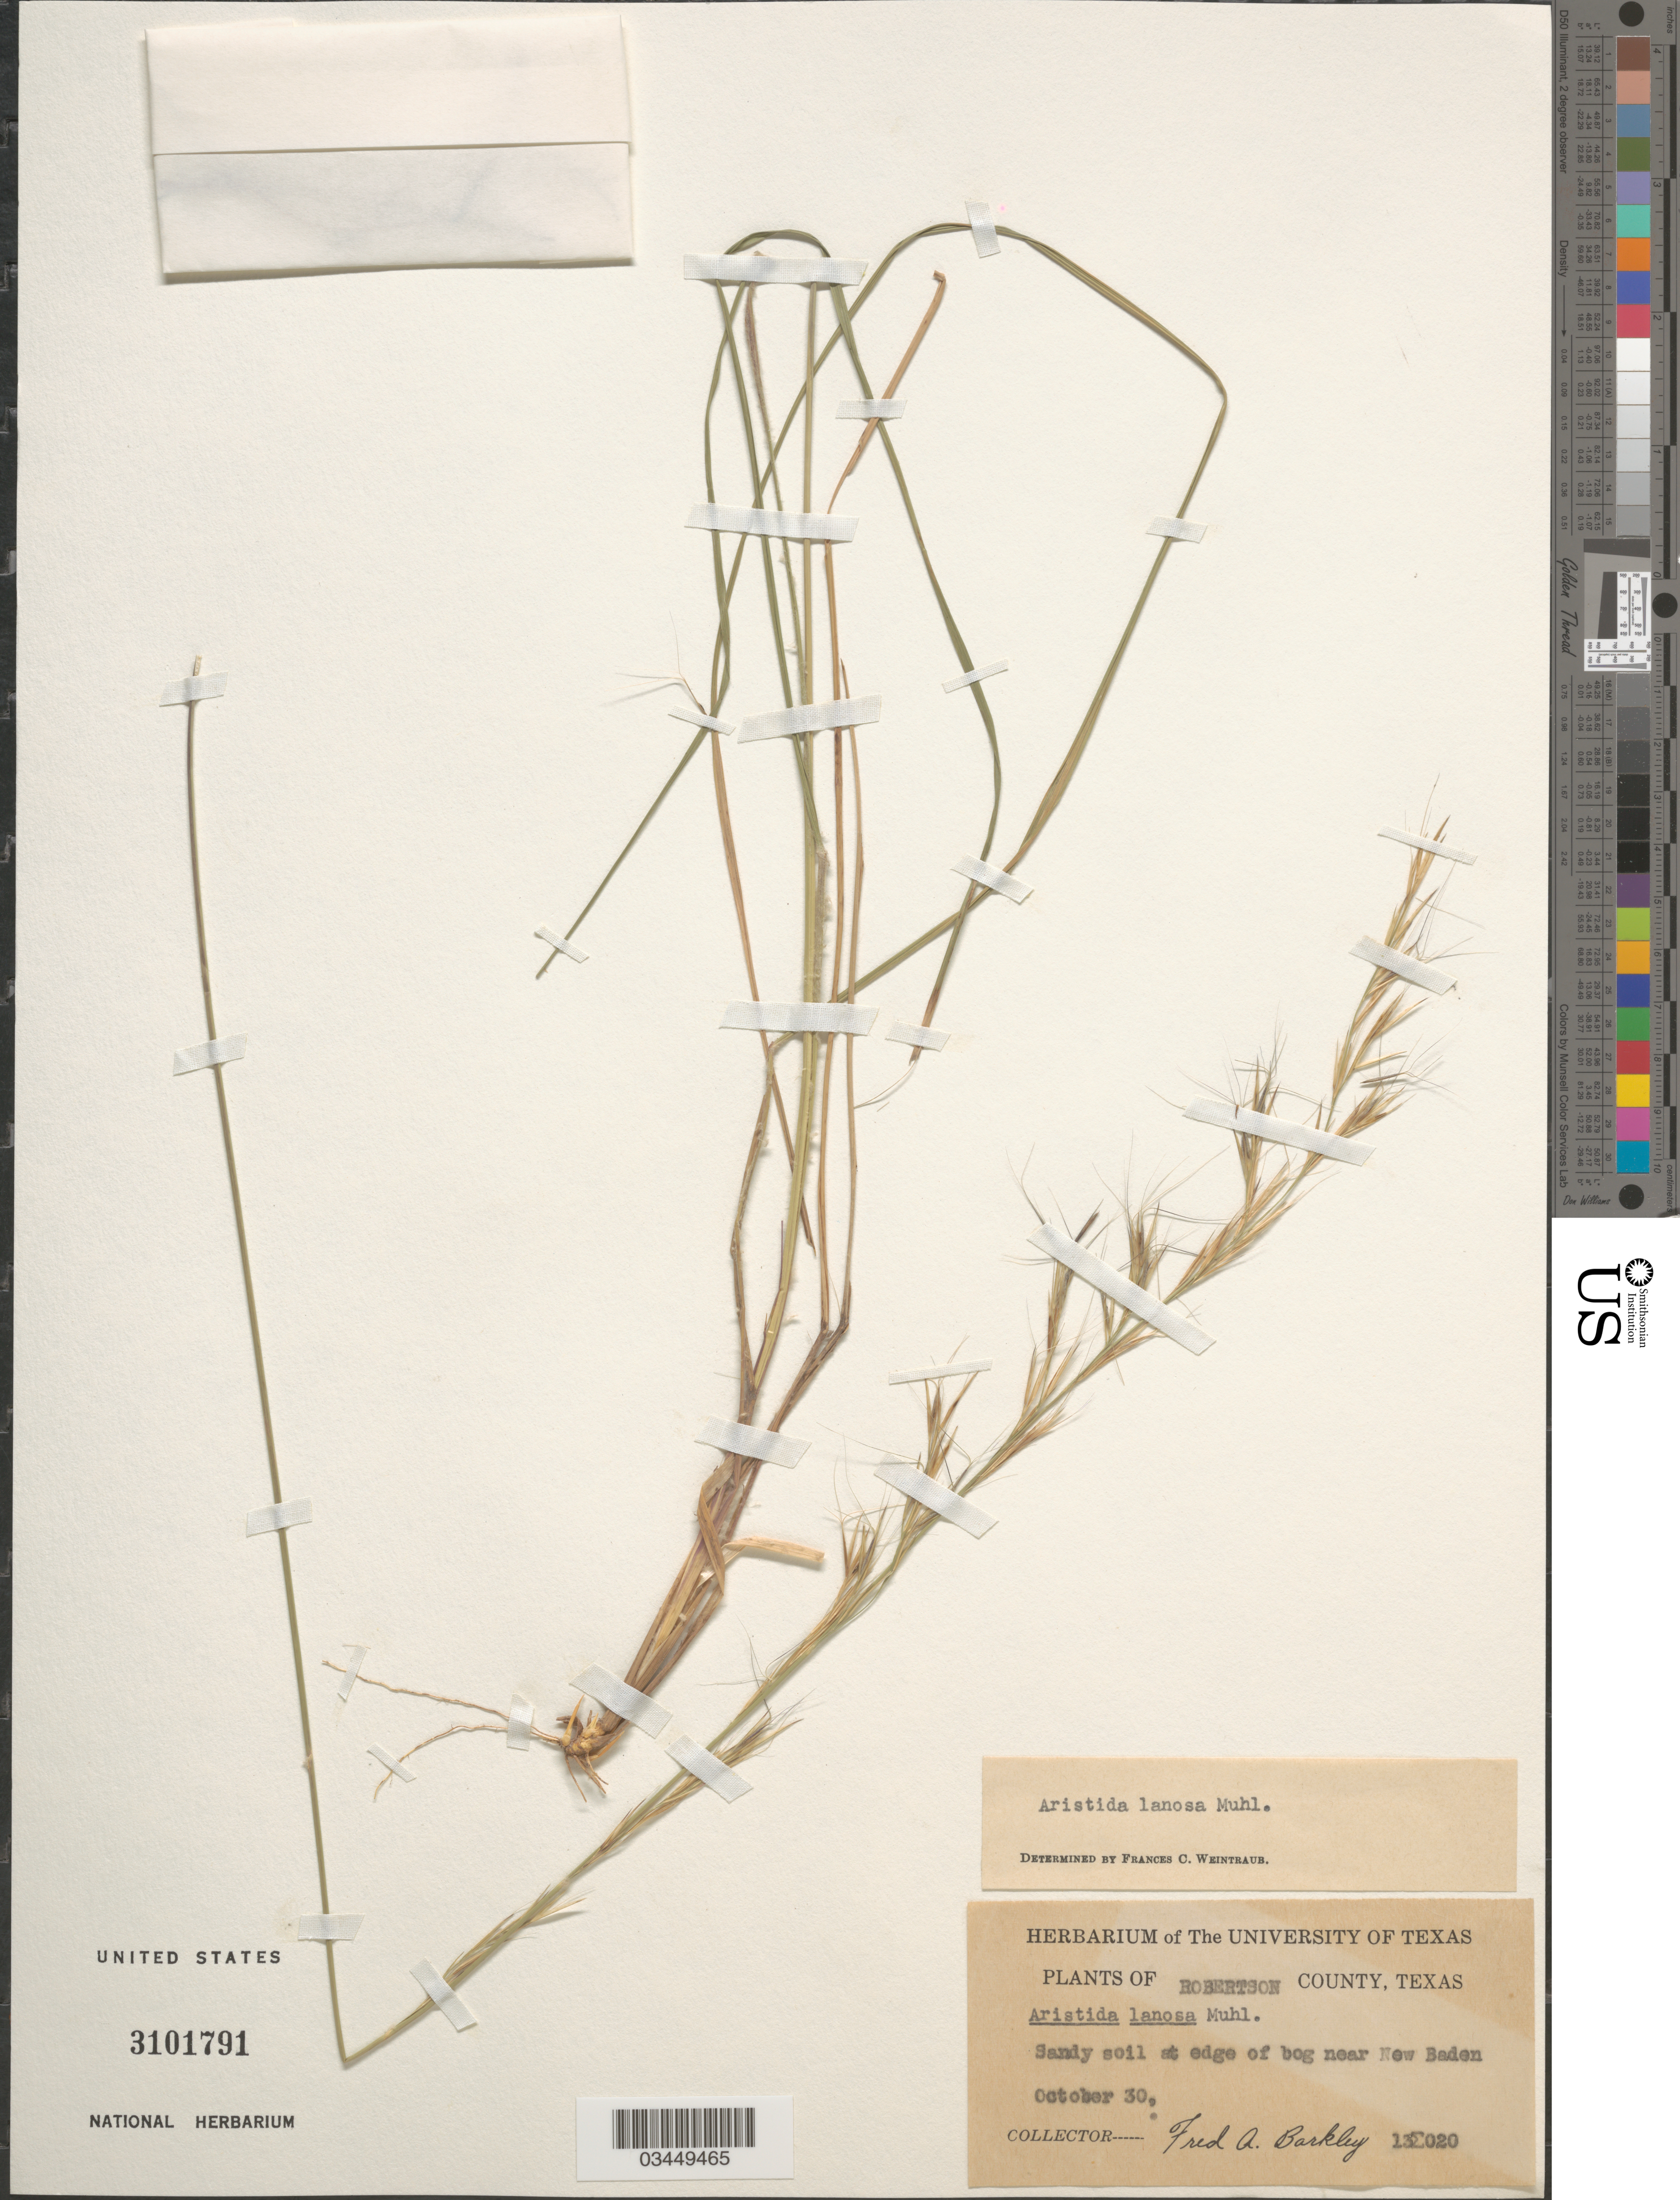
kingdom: Plantae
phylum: Tracheophyta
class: Liliopsida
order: Poales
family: Poaceae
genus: Aristida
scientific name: Aristida lanosa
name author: Muhl.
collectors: F. A. Barkley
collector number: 13Ʃ020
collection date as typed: Transcribed d/m/y: /10/30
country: United States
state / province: Texas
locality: Robertson. County, Texas. Sandy soil at edge of bog near New Baden.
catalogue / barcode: US 3101791